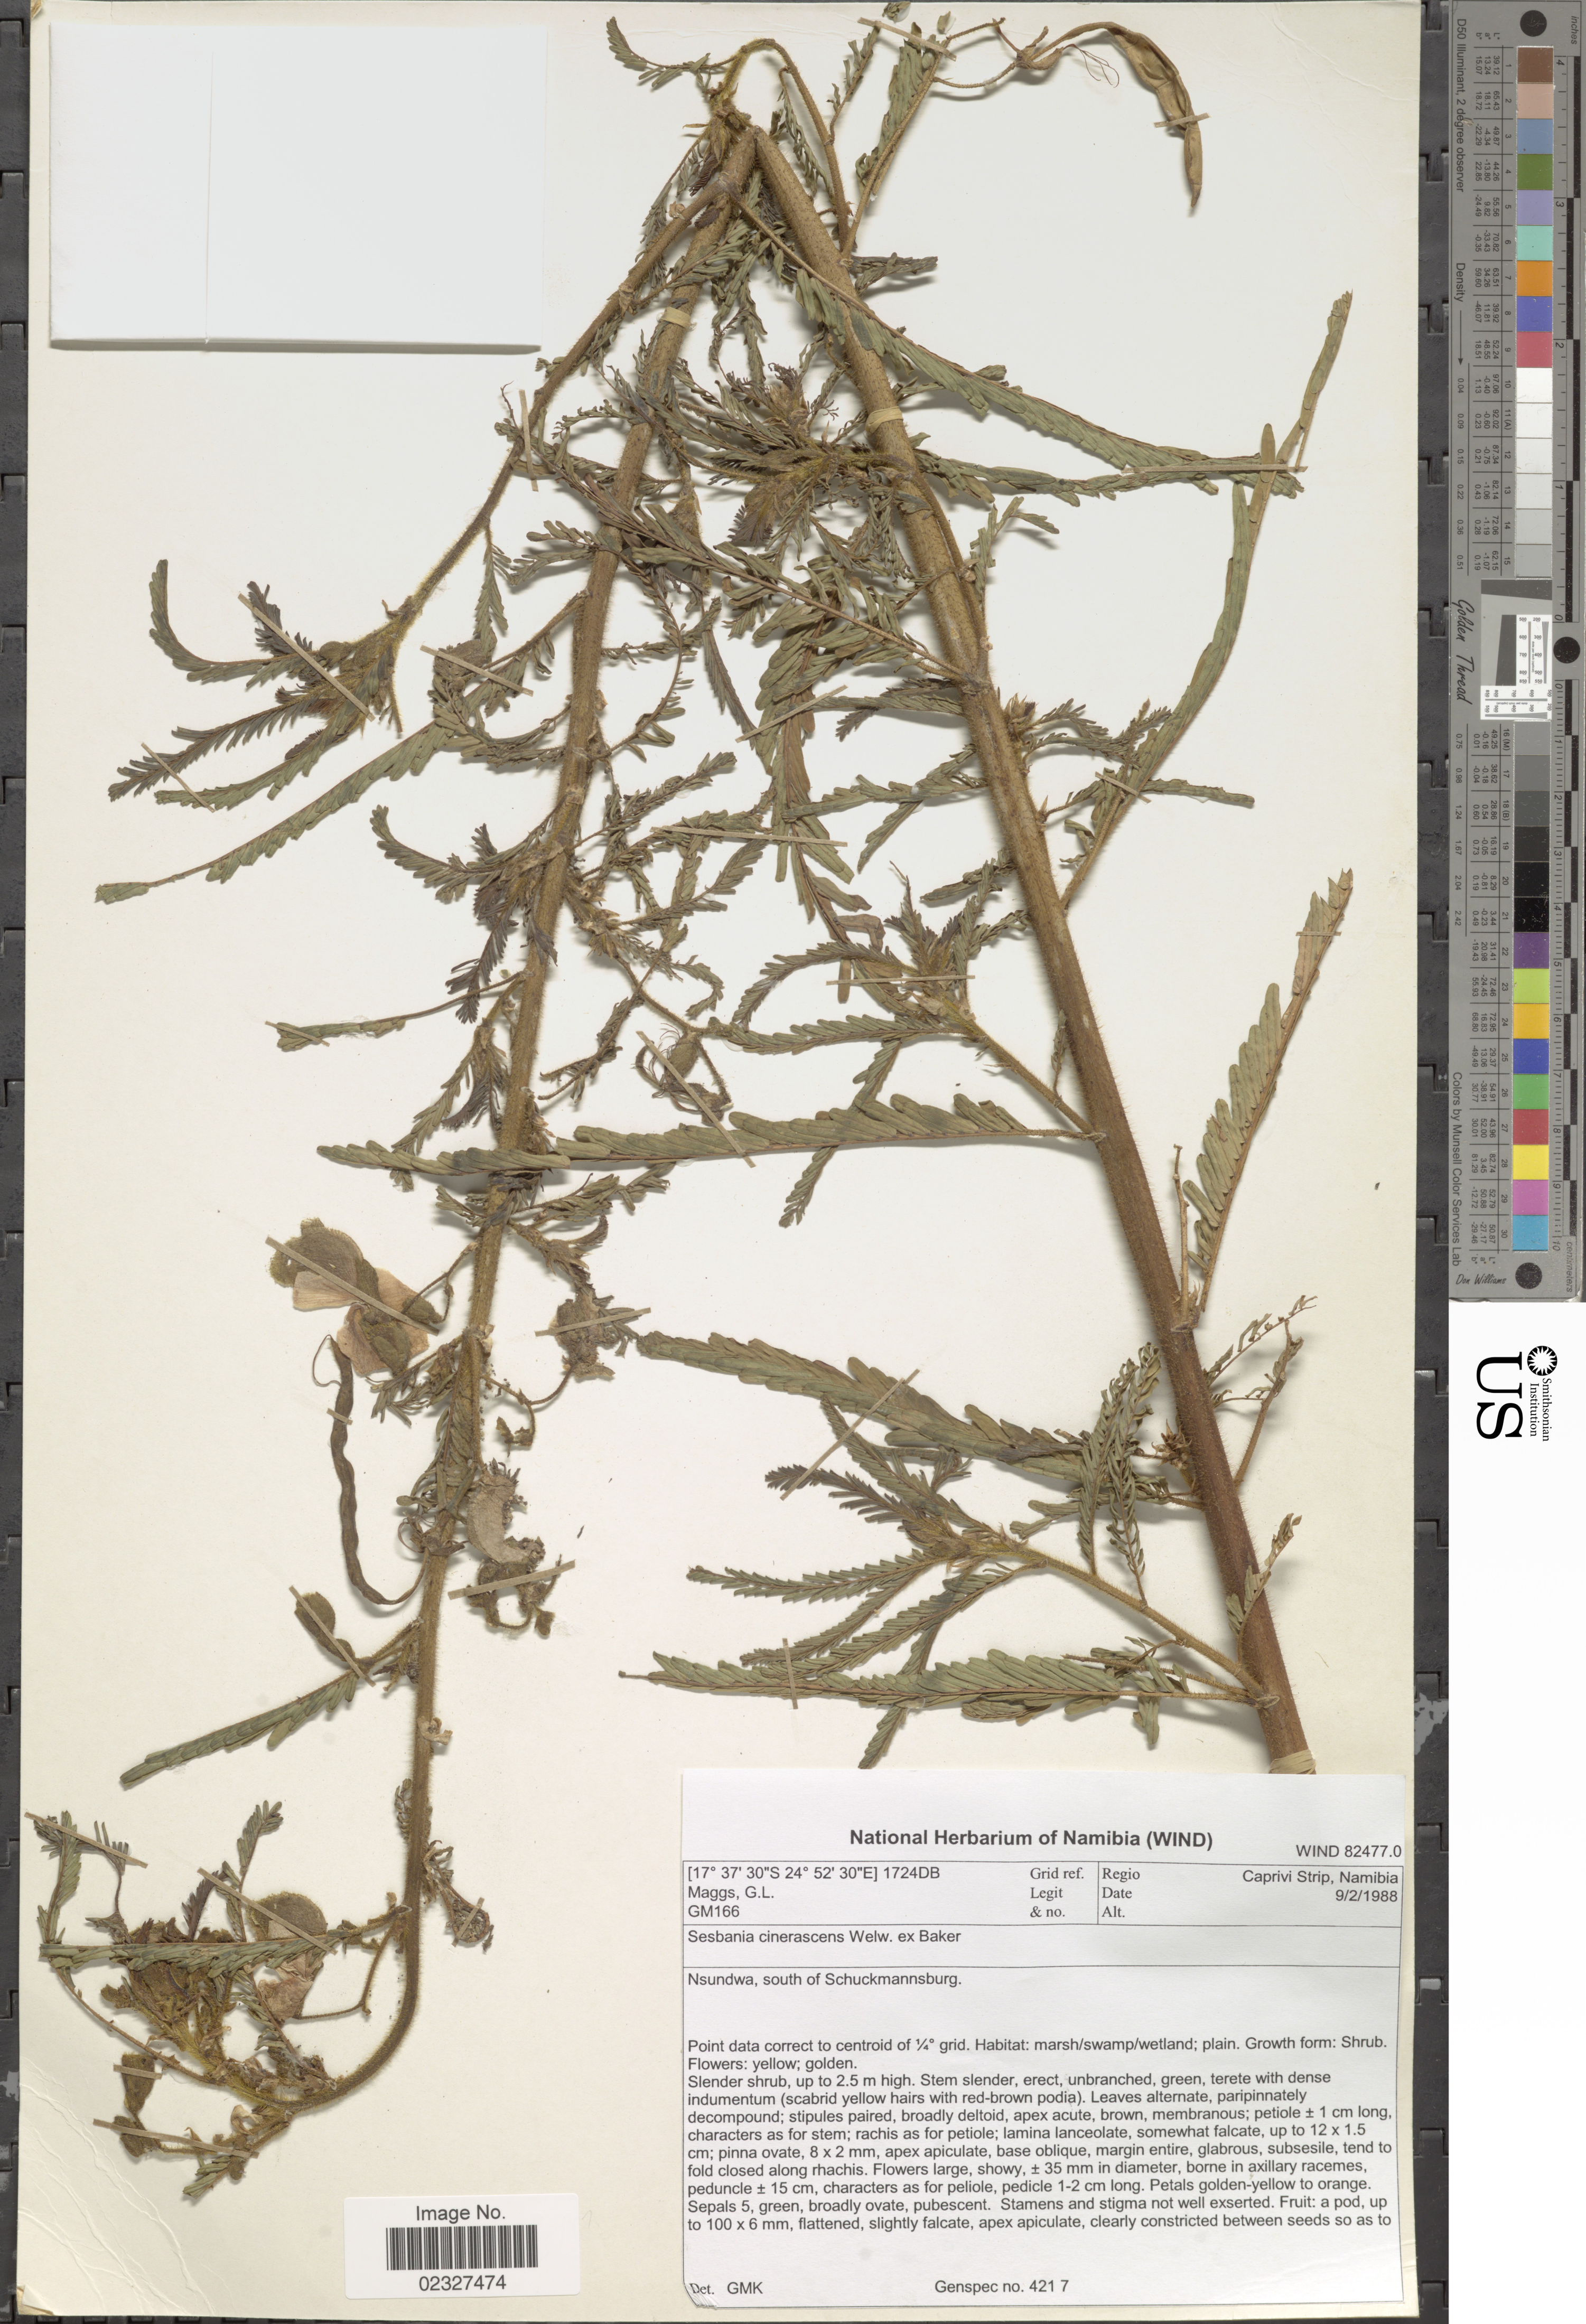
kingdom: Plantae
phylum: Tracheophyta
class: Magnoliopsida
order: Fabales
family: Fabaceae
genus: Sesbania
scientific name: Sesbania cinerascens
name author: Baker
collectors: G. Maggs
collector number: GM166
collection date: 1988-02-09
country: Namibia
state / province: Caprivi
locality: Nsundwa, south of Schuckmannsburg